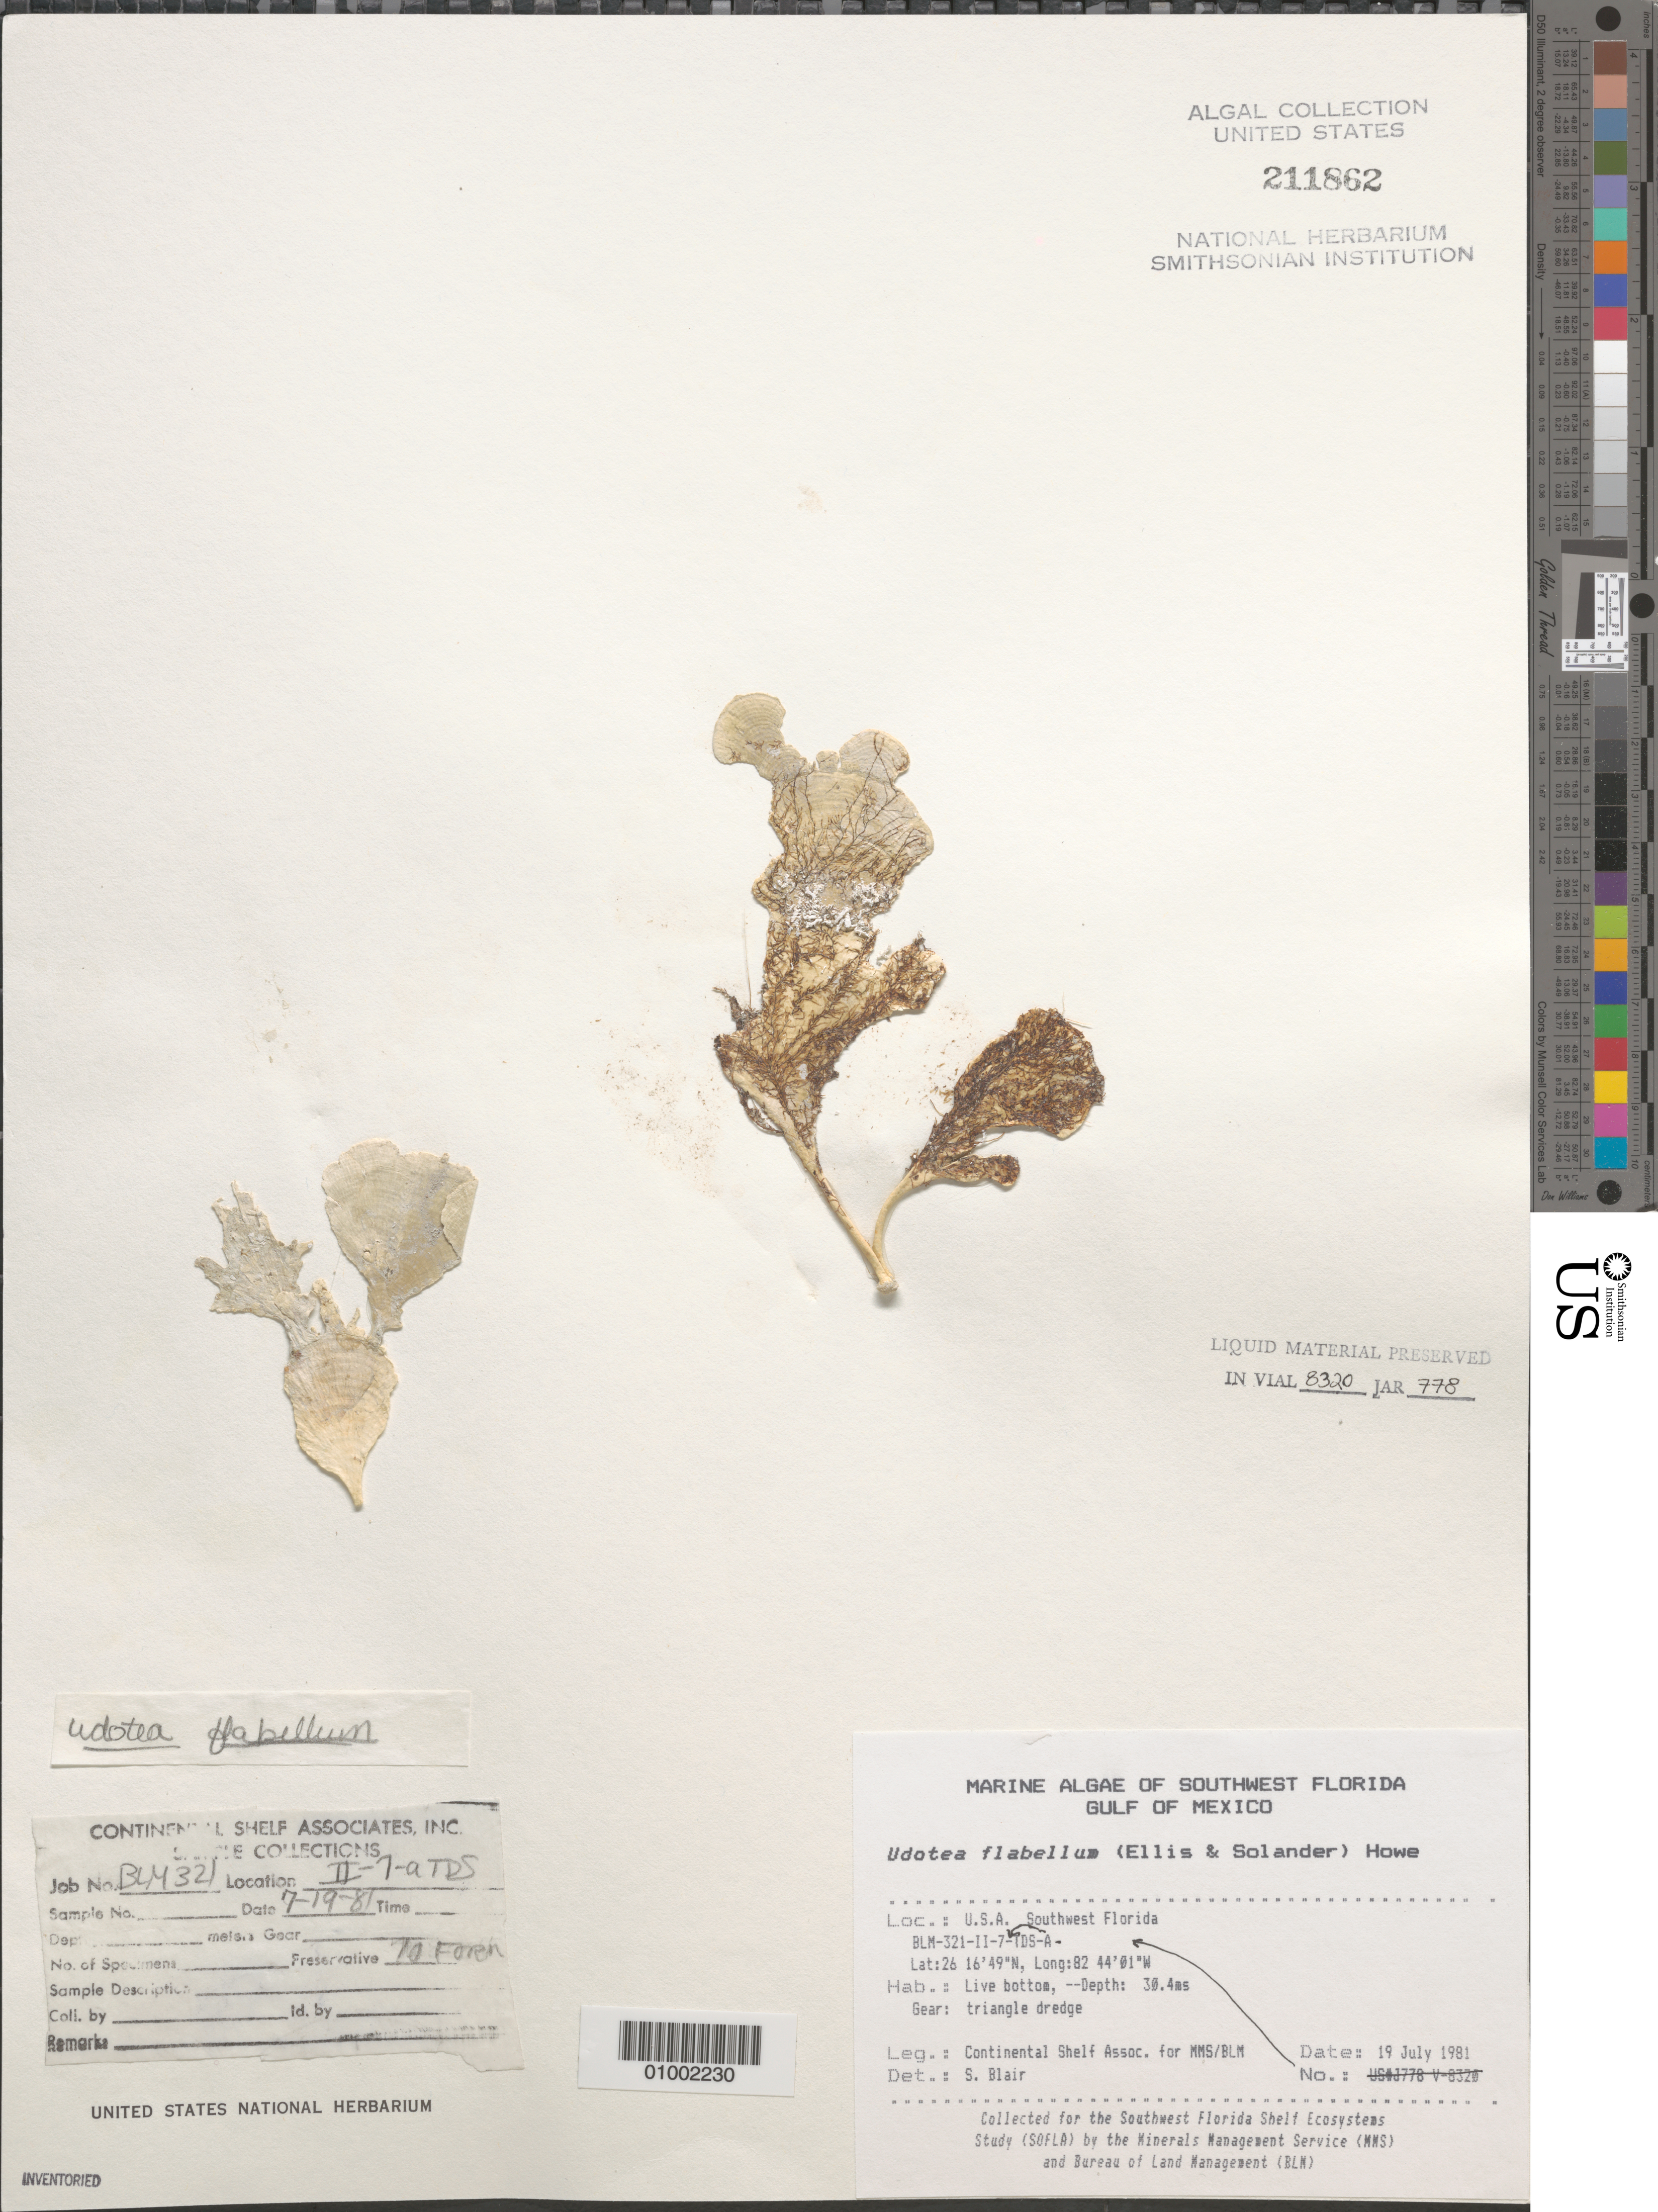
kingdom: Plantae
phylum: Chlorophyta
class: Ulvophyceae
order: Bryopsidales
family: Udoteaceae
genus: Udotea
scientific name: Udotea flabellum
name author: (J. Ellis & Sol.) M. Howe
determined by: Blair, S. M.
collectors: Continental Shelf Associates for the MMS/BLM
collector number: BLM-321-II-7-A-TDS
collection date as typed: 19 Jul 1981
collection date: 1981-07-19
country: United States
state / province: Florida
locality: Gulf of Mexico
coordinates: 26 16'49"N, 82 44'01"W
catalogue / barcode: US 211862